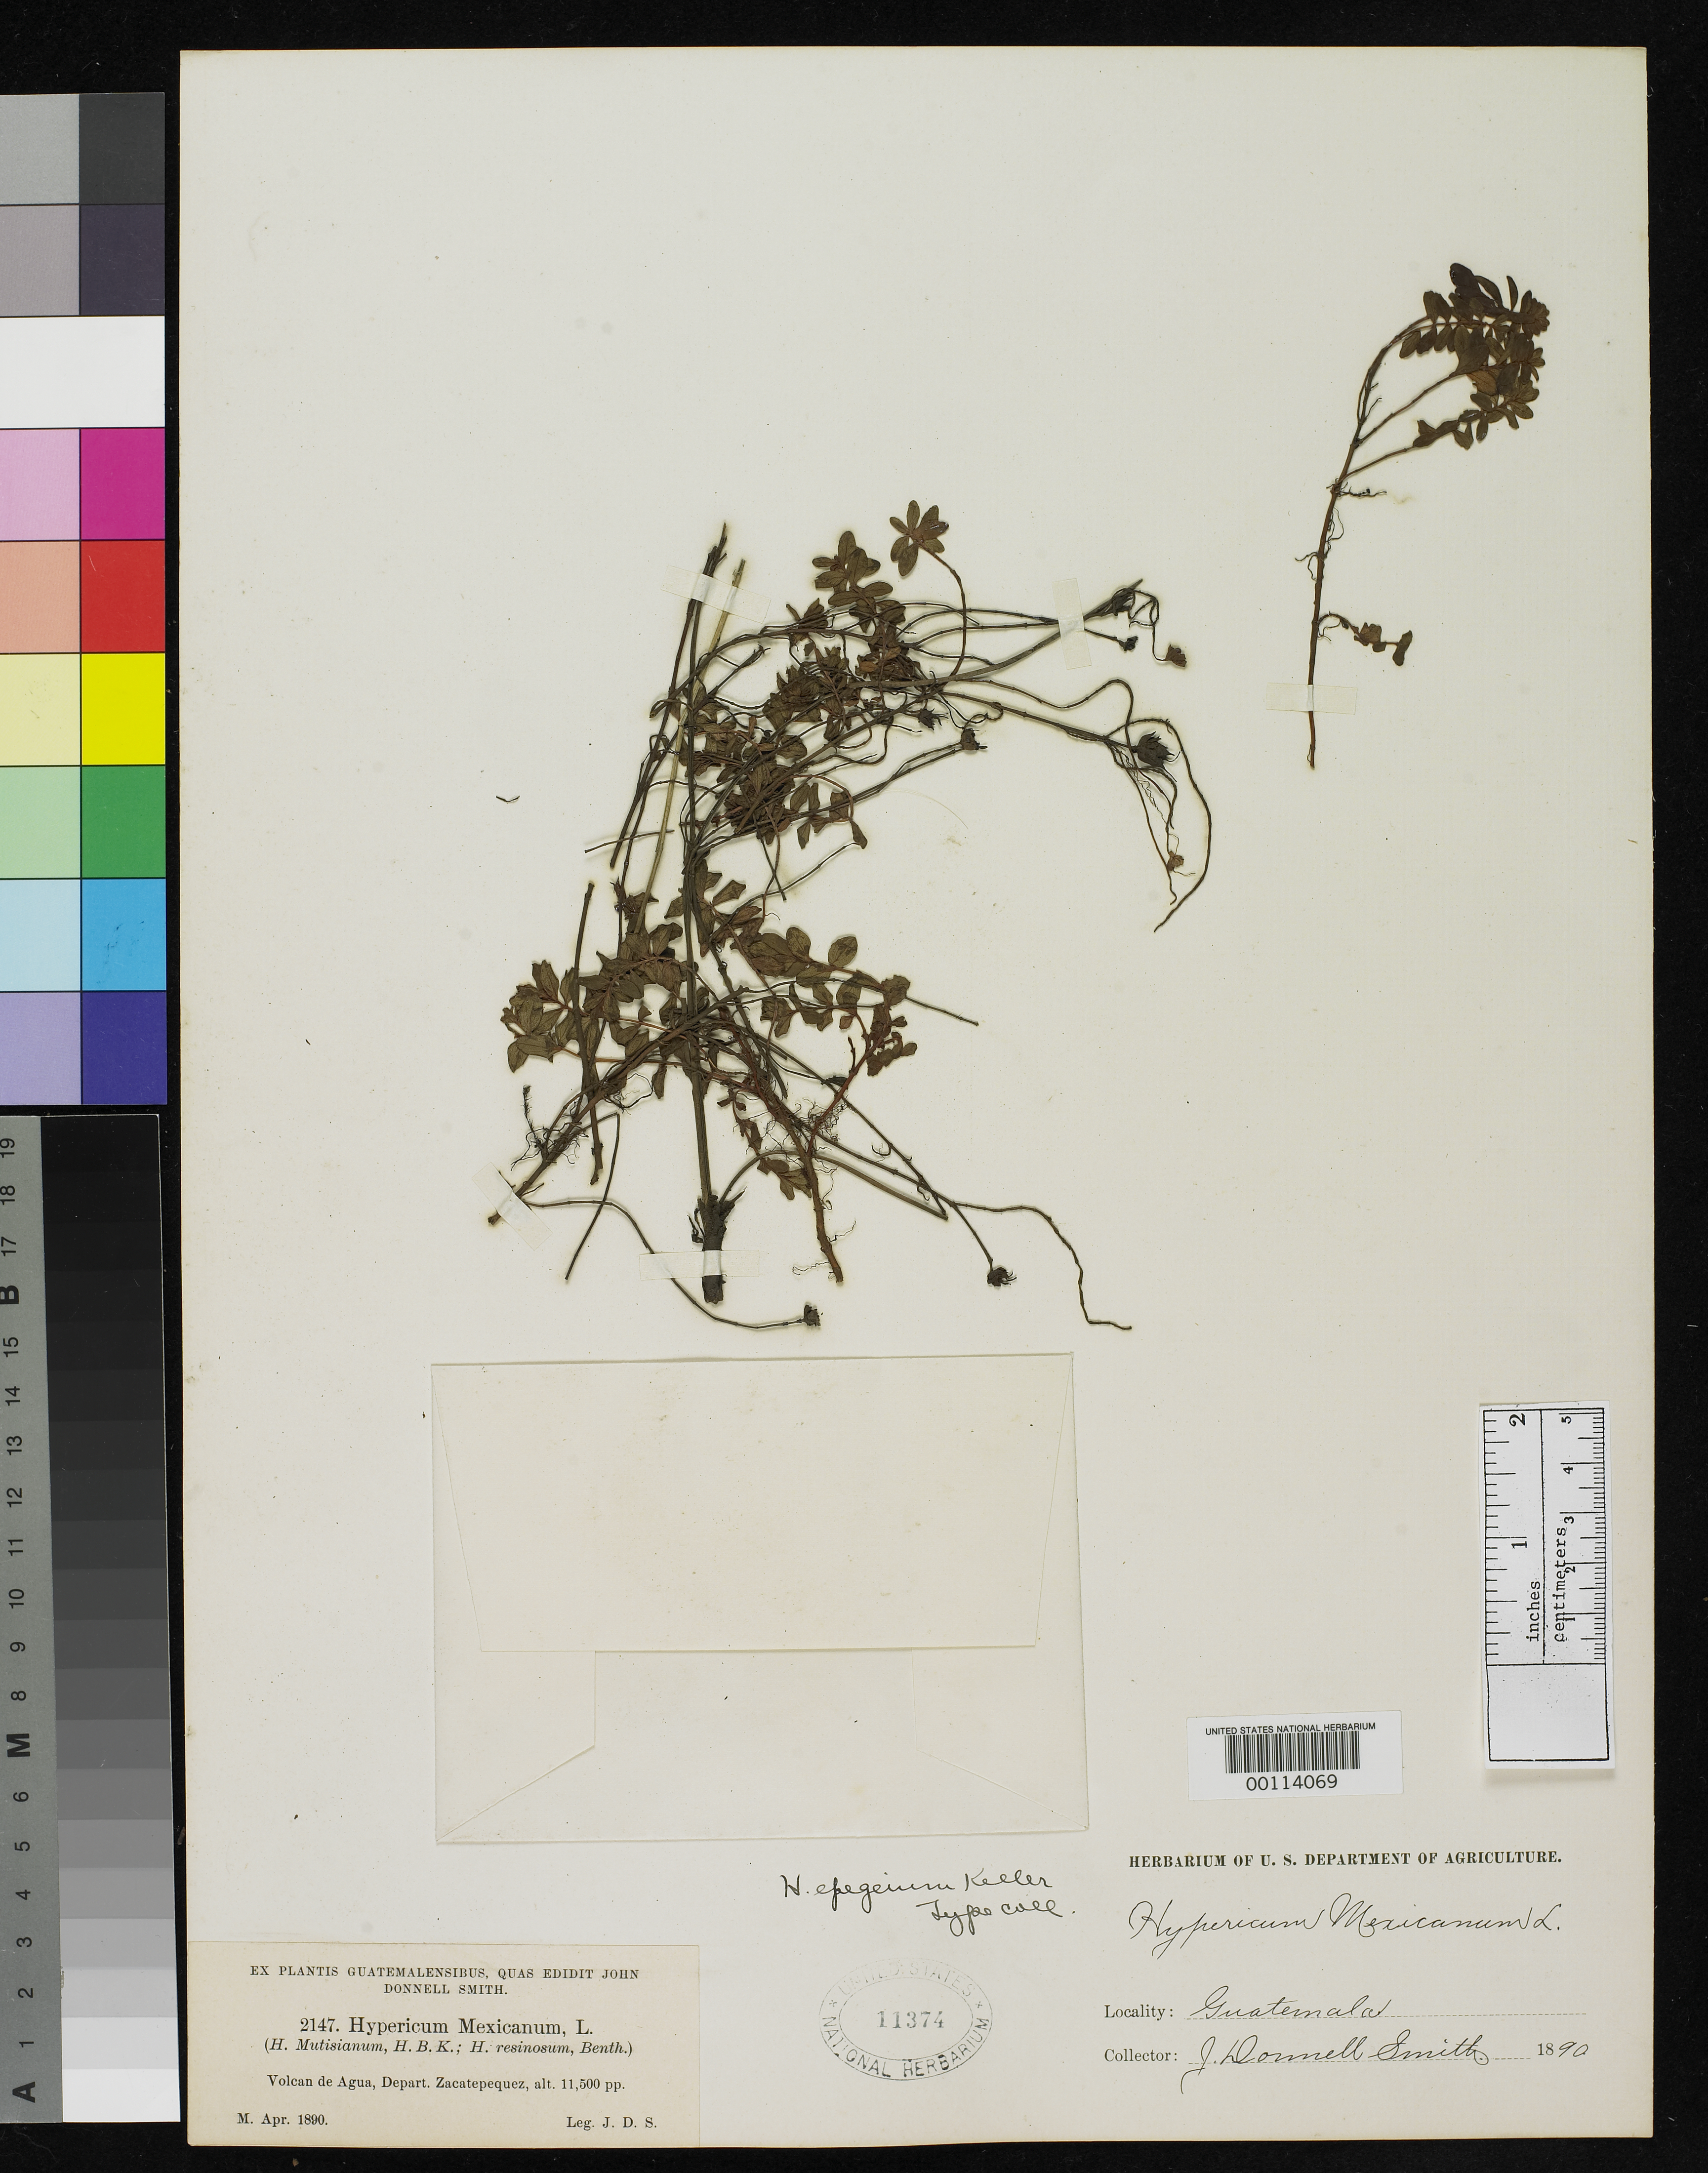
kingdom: Plantae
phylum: Tracheophyta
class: Magnoliopsida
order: Malpighiales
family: Hypericaceae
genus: Hypericum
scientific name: Hypericum epigeium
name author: R. Keller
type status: Type Collection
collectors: J. Donnell Smith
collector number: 2147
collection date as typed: Apr 1890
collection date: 1890-04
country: Guatemala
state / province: Sacatepéquez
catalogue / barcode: US 11374